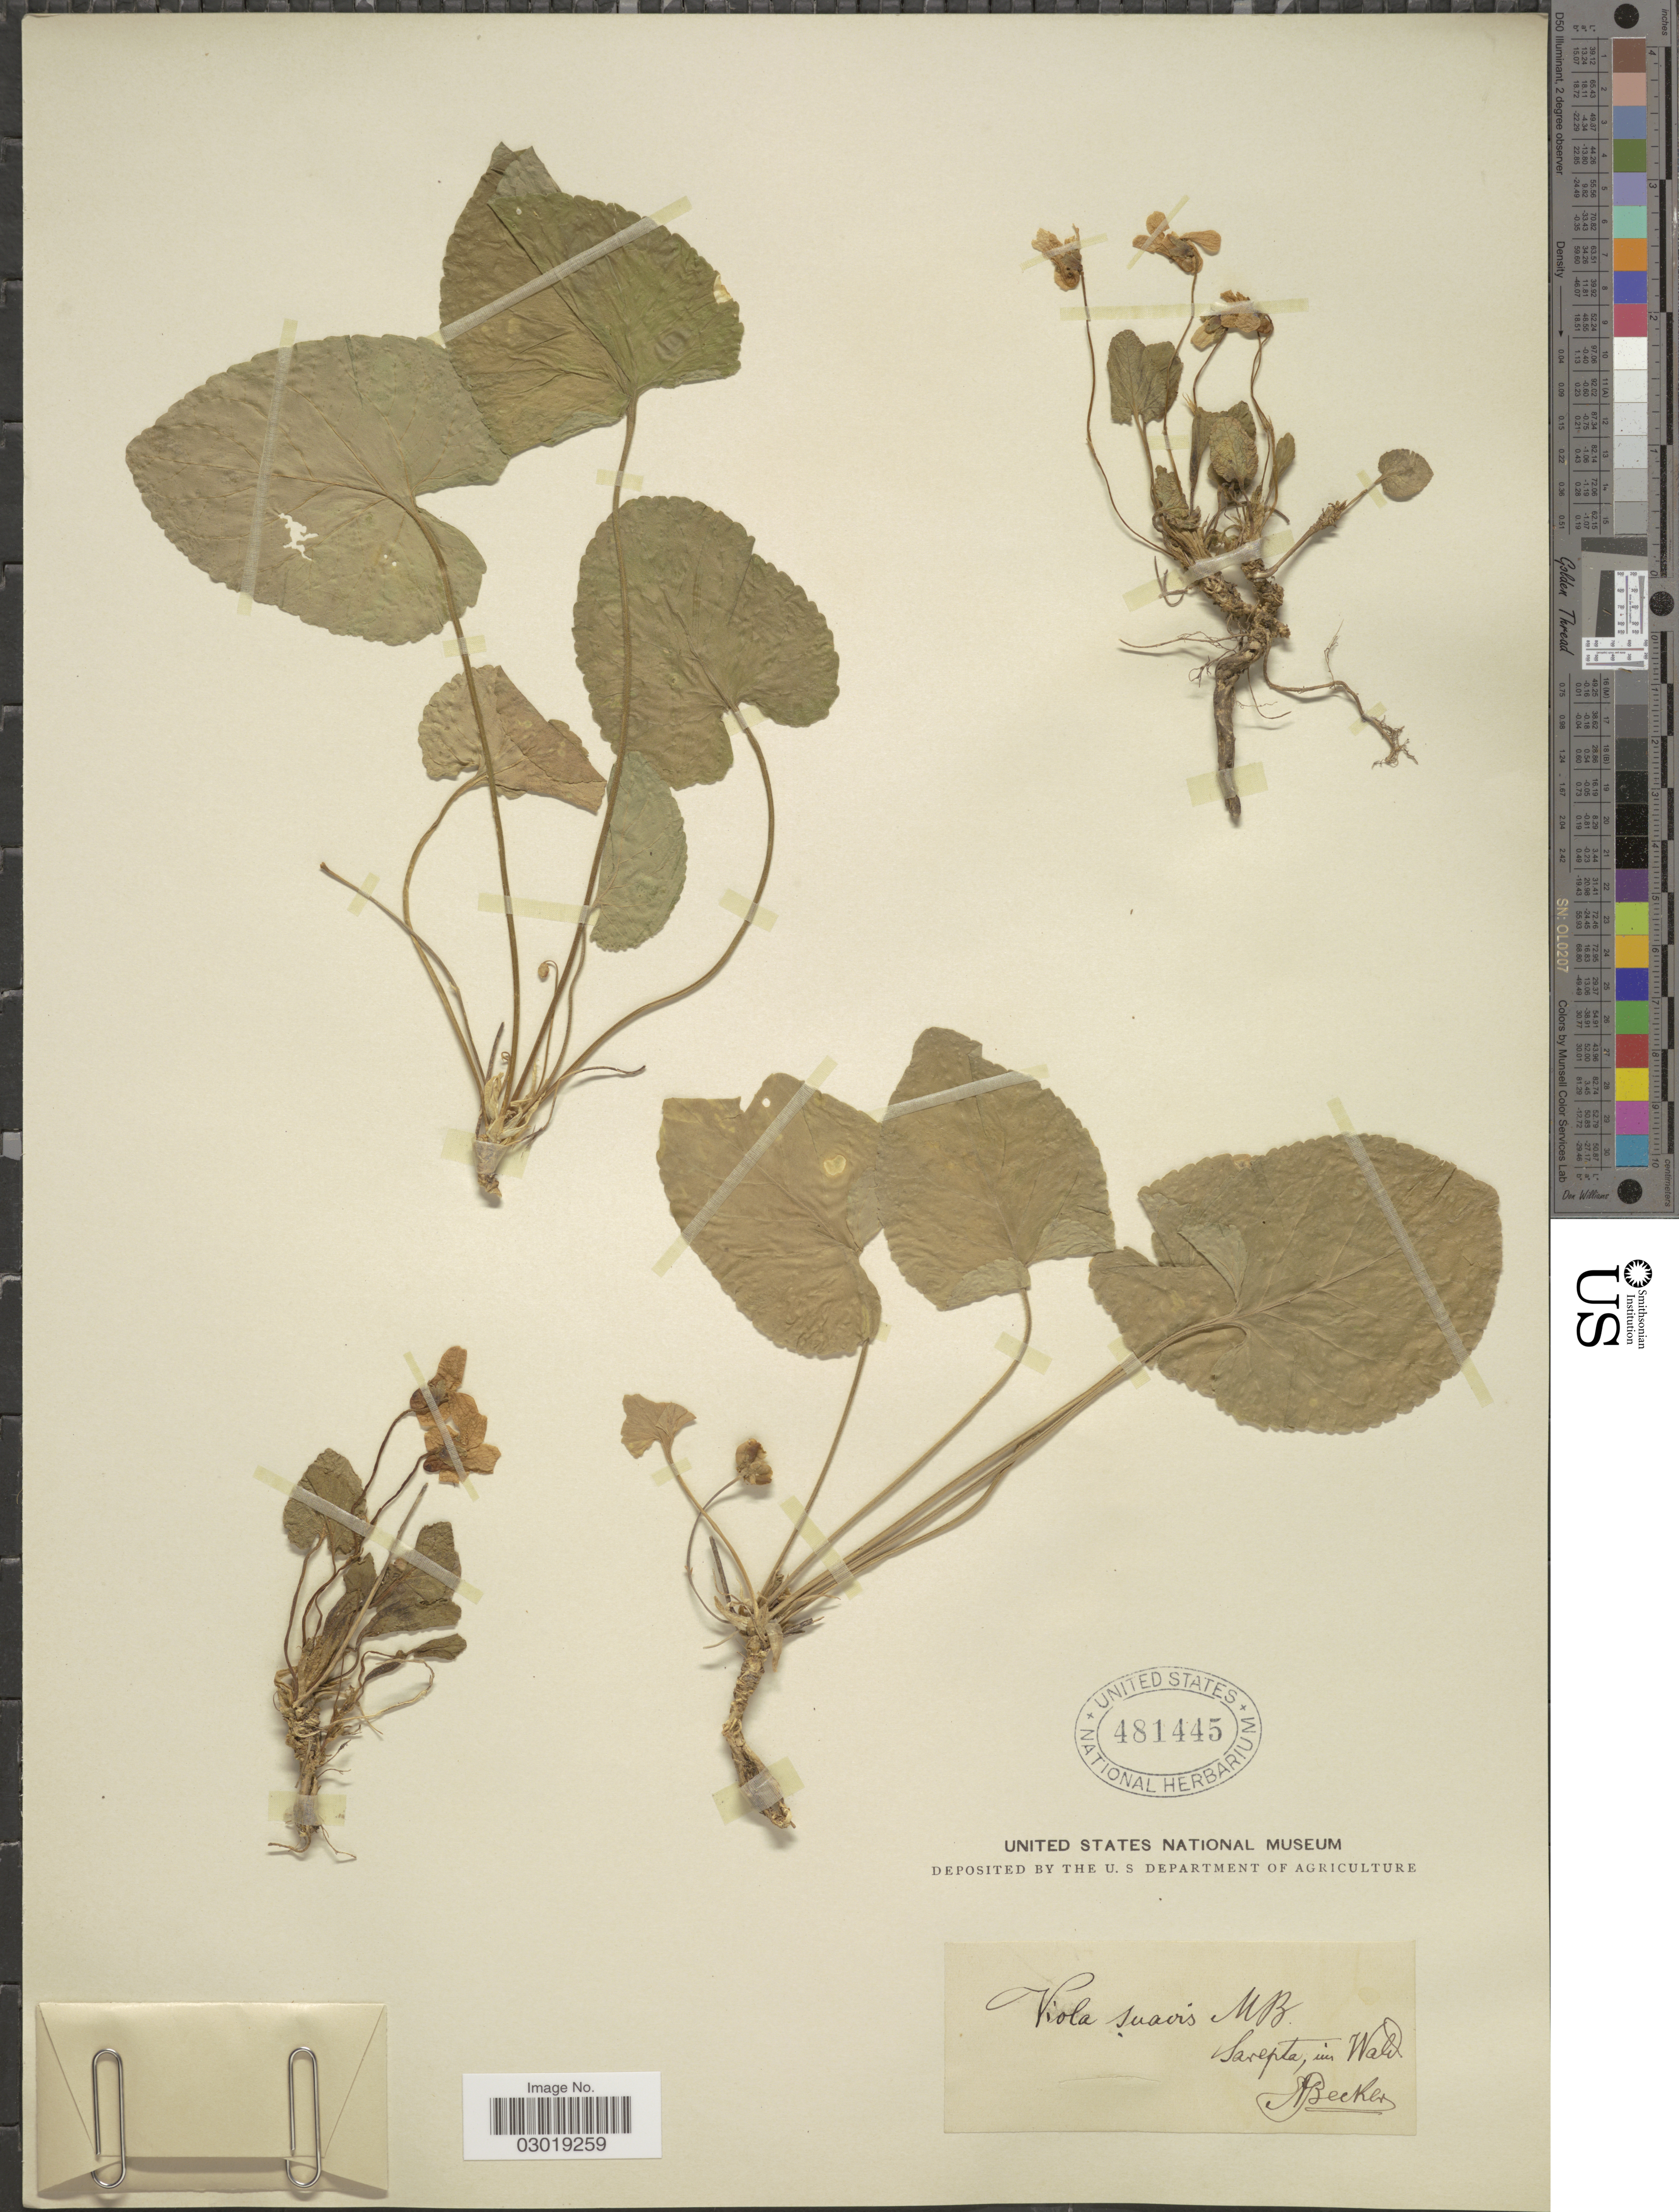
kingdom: Plantae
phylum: Tracheophyta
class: Magnoliopsida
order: Malpighiales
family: Violaceae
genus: Viola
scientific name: Viola suavis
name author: M. Bieb.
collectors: W. Becker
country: Russian Federation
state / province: Volgograd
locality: Sarepta, in Wald.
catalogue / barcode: US 481445